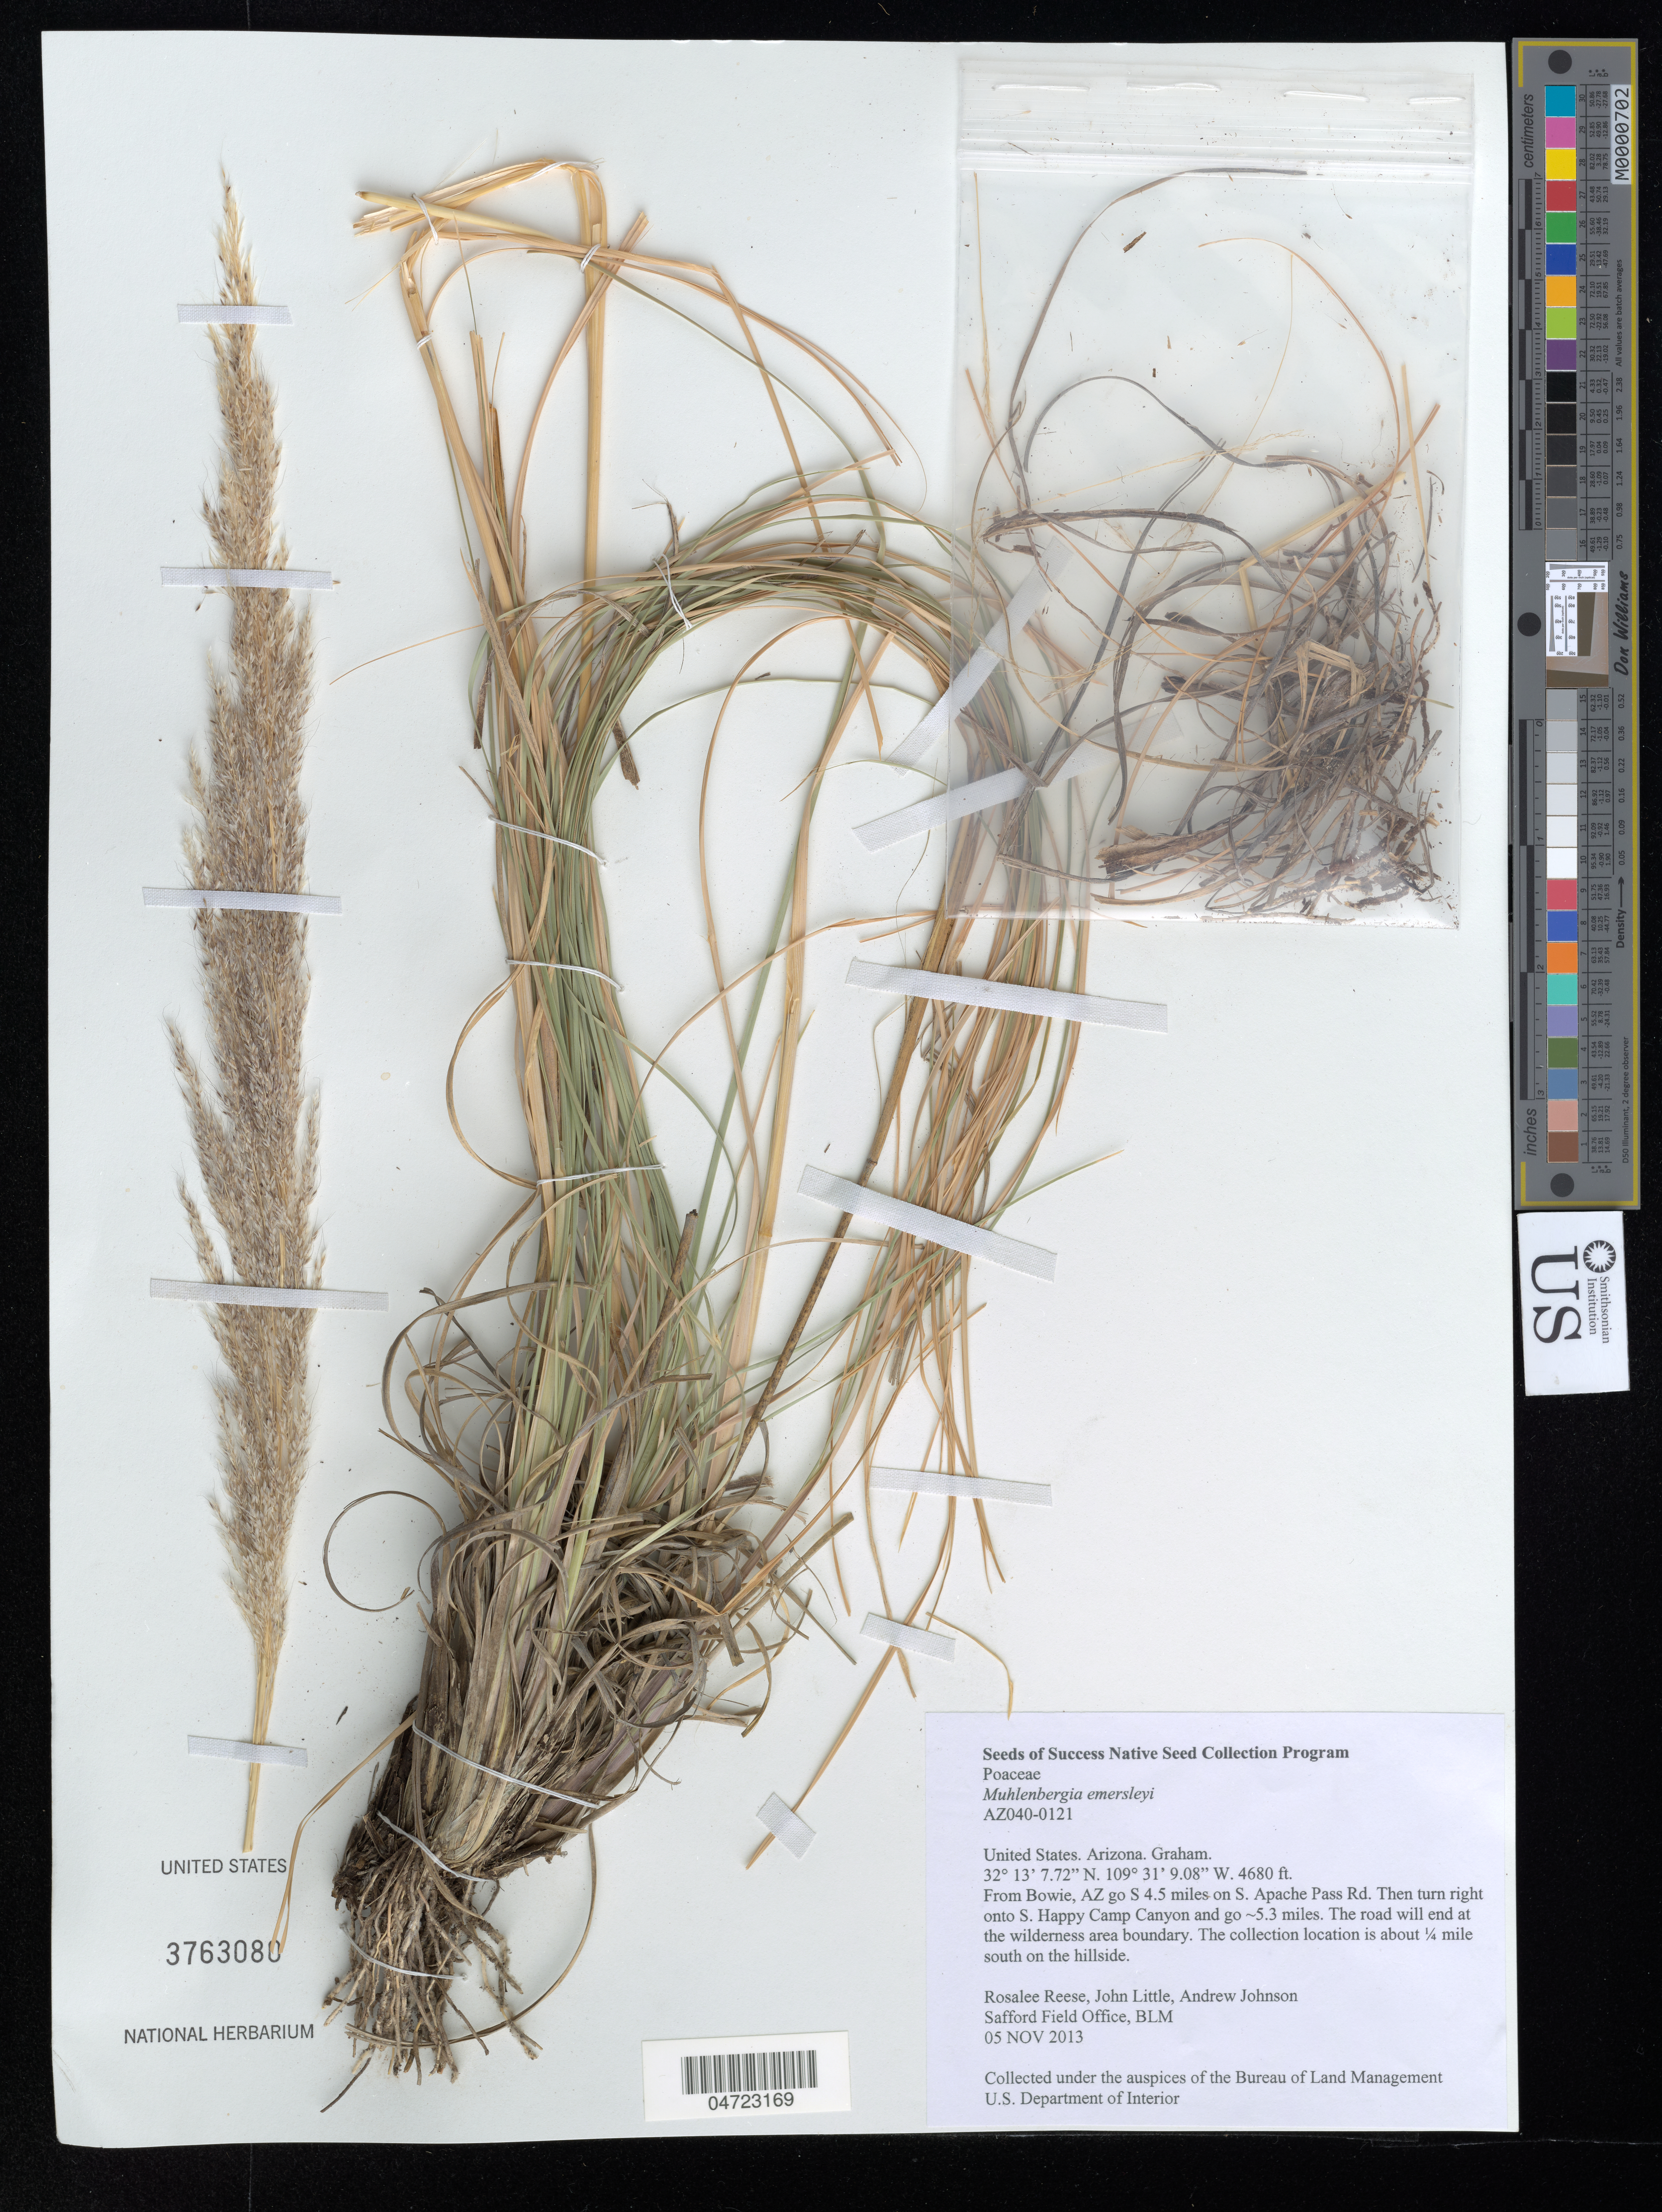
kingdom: Plantae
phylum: Tracheophyta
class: Liliopsida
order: Poales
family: Poaceae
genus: Muhlenbergia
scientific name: Muhlenbergia emersleyi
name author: Vasey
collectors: R. Reese, J. Little & A. Johnson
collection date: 2013-11-05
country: United States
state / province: Arizona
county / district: Graham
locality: Graham. From Bowie, AZ go S 4.5 miles on S. Apache Pass Rd. Then turn right onto S. Happy Camp Canyon and go ~5.3 miles. The road will end at the wilderness area boundary. The collection location is about ¼ mile south on the hillside.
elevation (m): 1426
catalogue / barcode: US 3763080